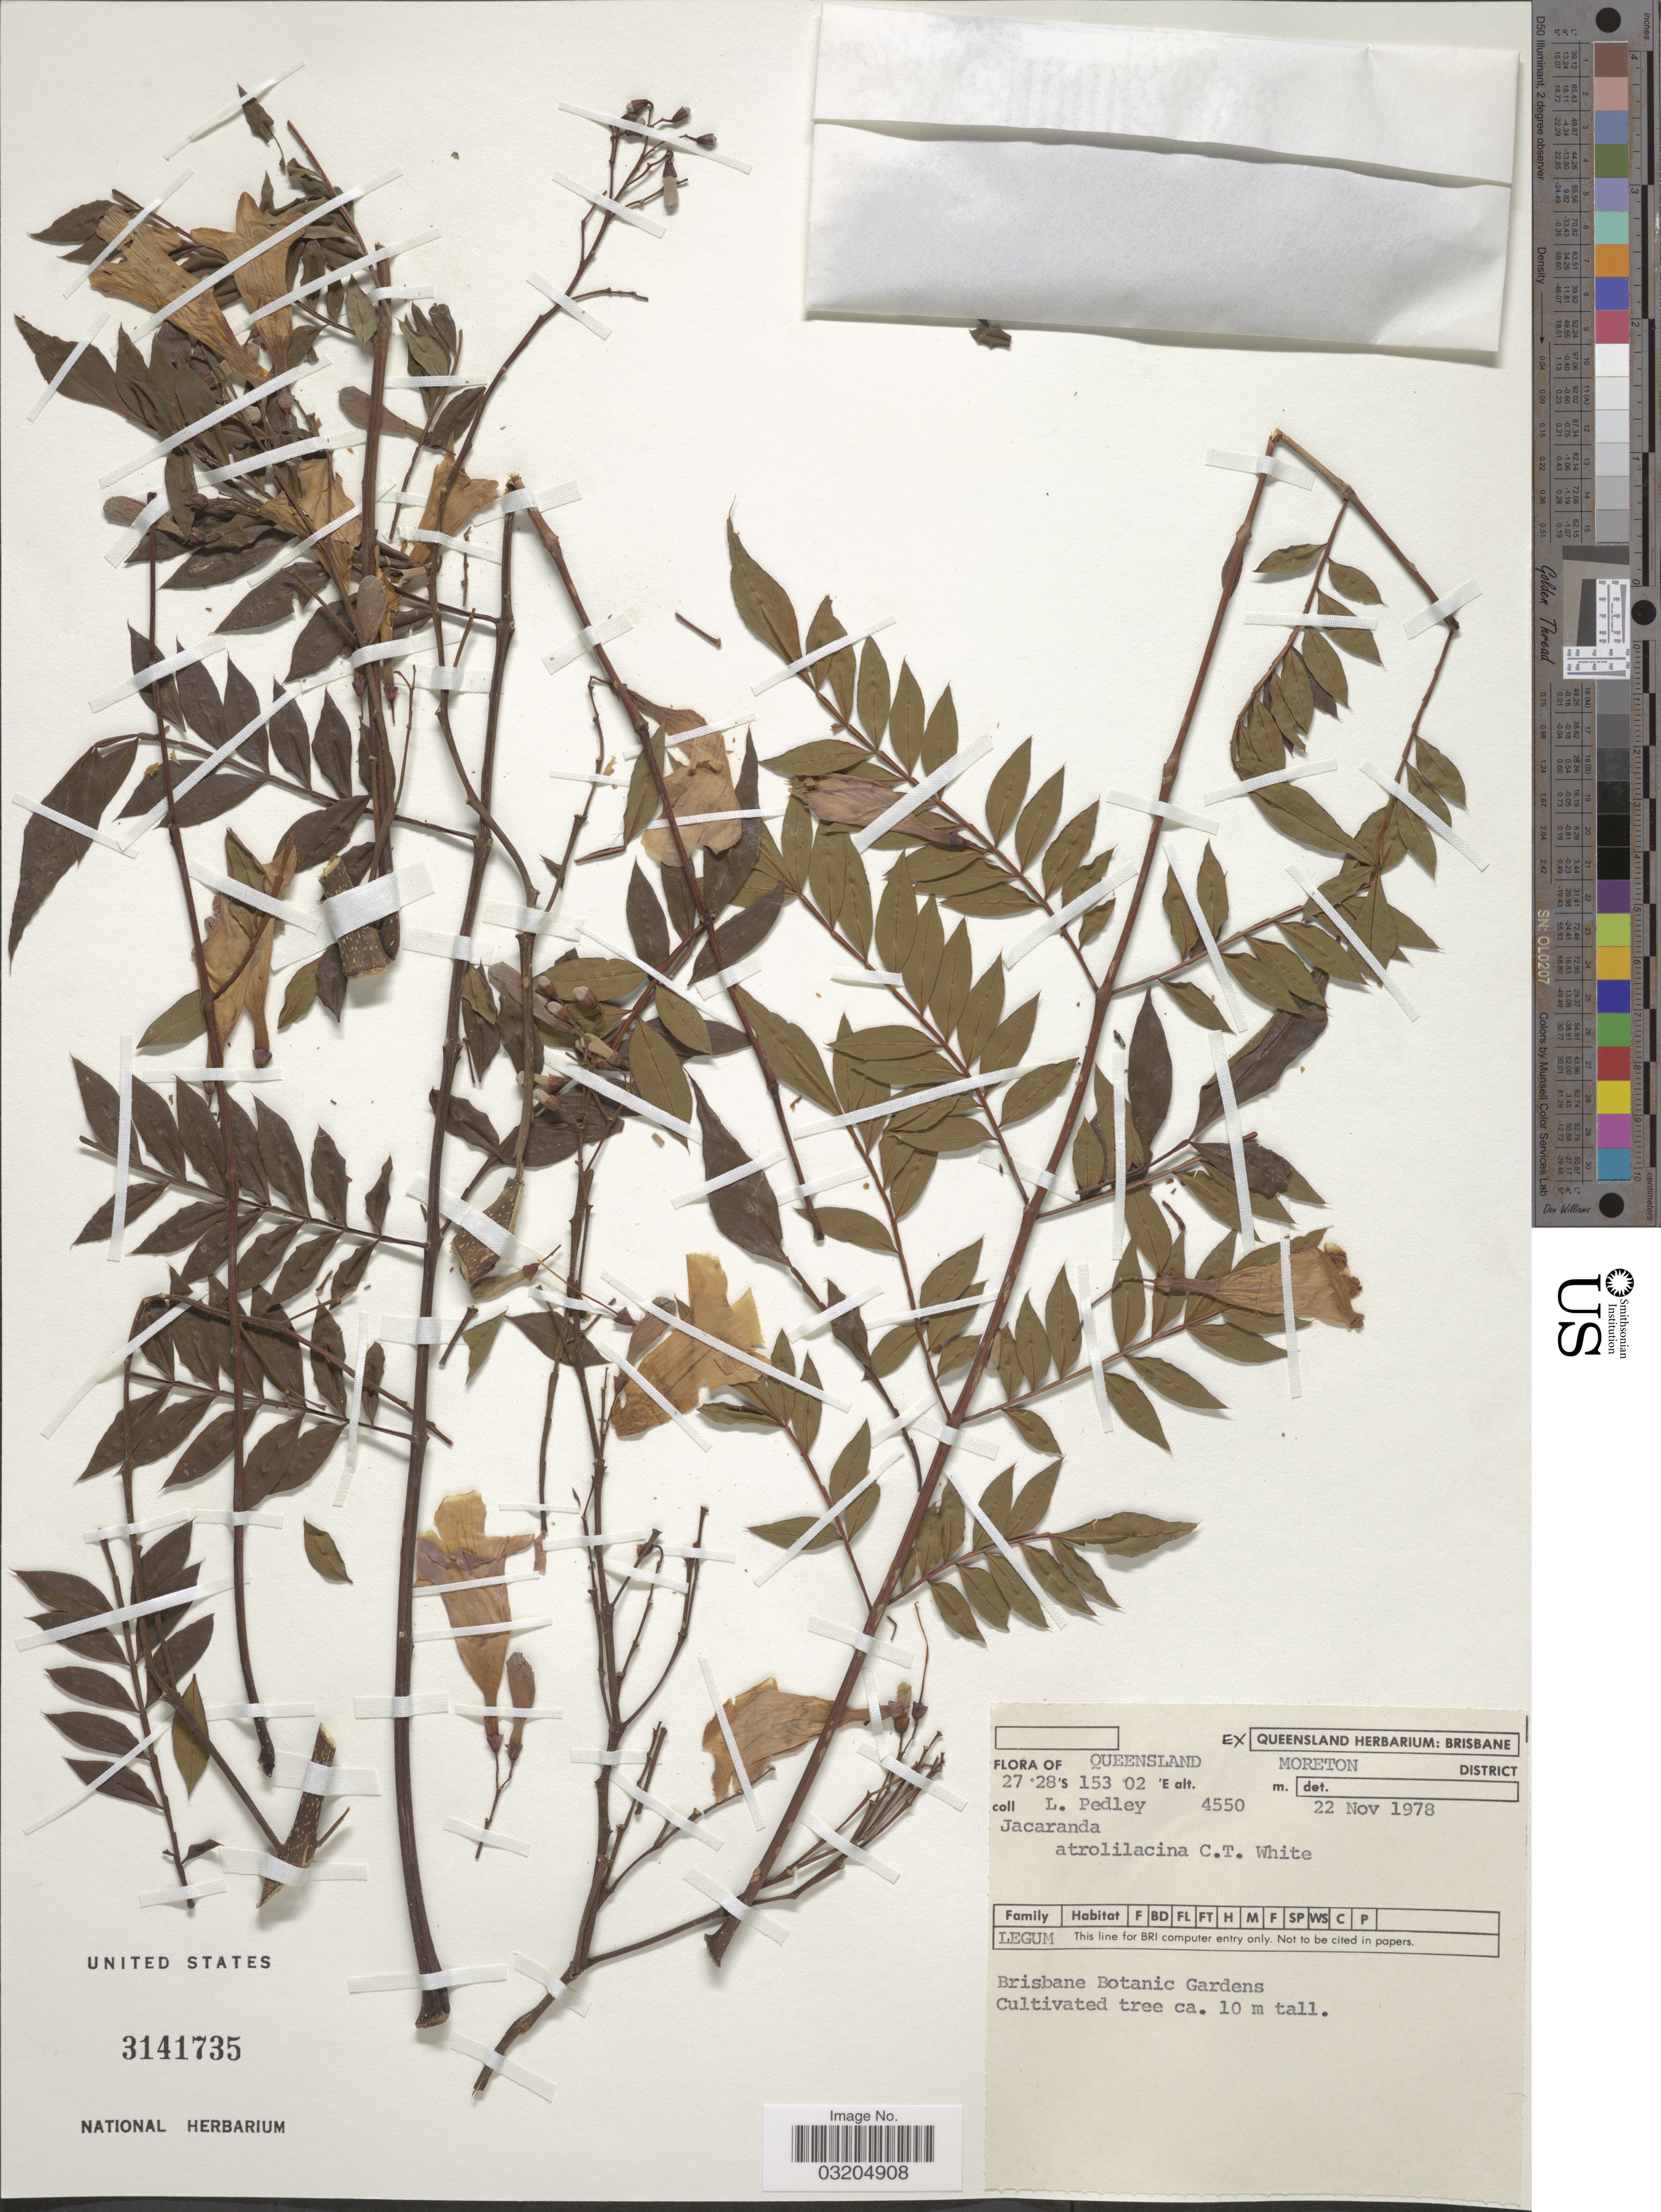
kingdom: Plantae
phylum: Tracheophyta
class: Magnoliopsida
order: Lamiales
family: Bignoniaceae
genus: Jacaranda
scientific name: Jacaranda atrolilacina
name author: C.T. White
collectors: L. Pedley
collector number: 4550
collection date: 1978-11-22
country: Australia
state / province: Queensland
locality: Moreton District. Brisbane Botanic Gardens.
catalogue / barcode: US 3141735